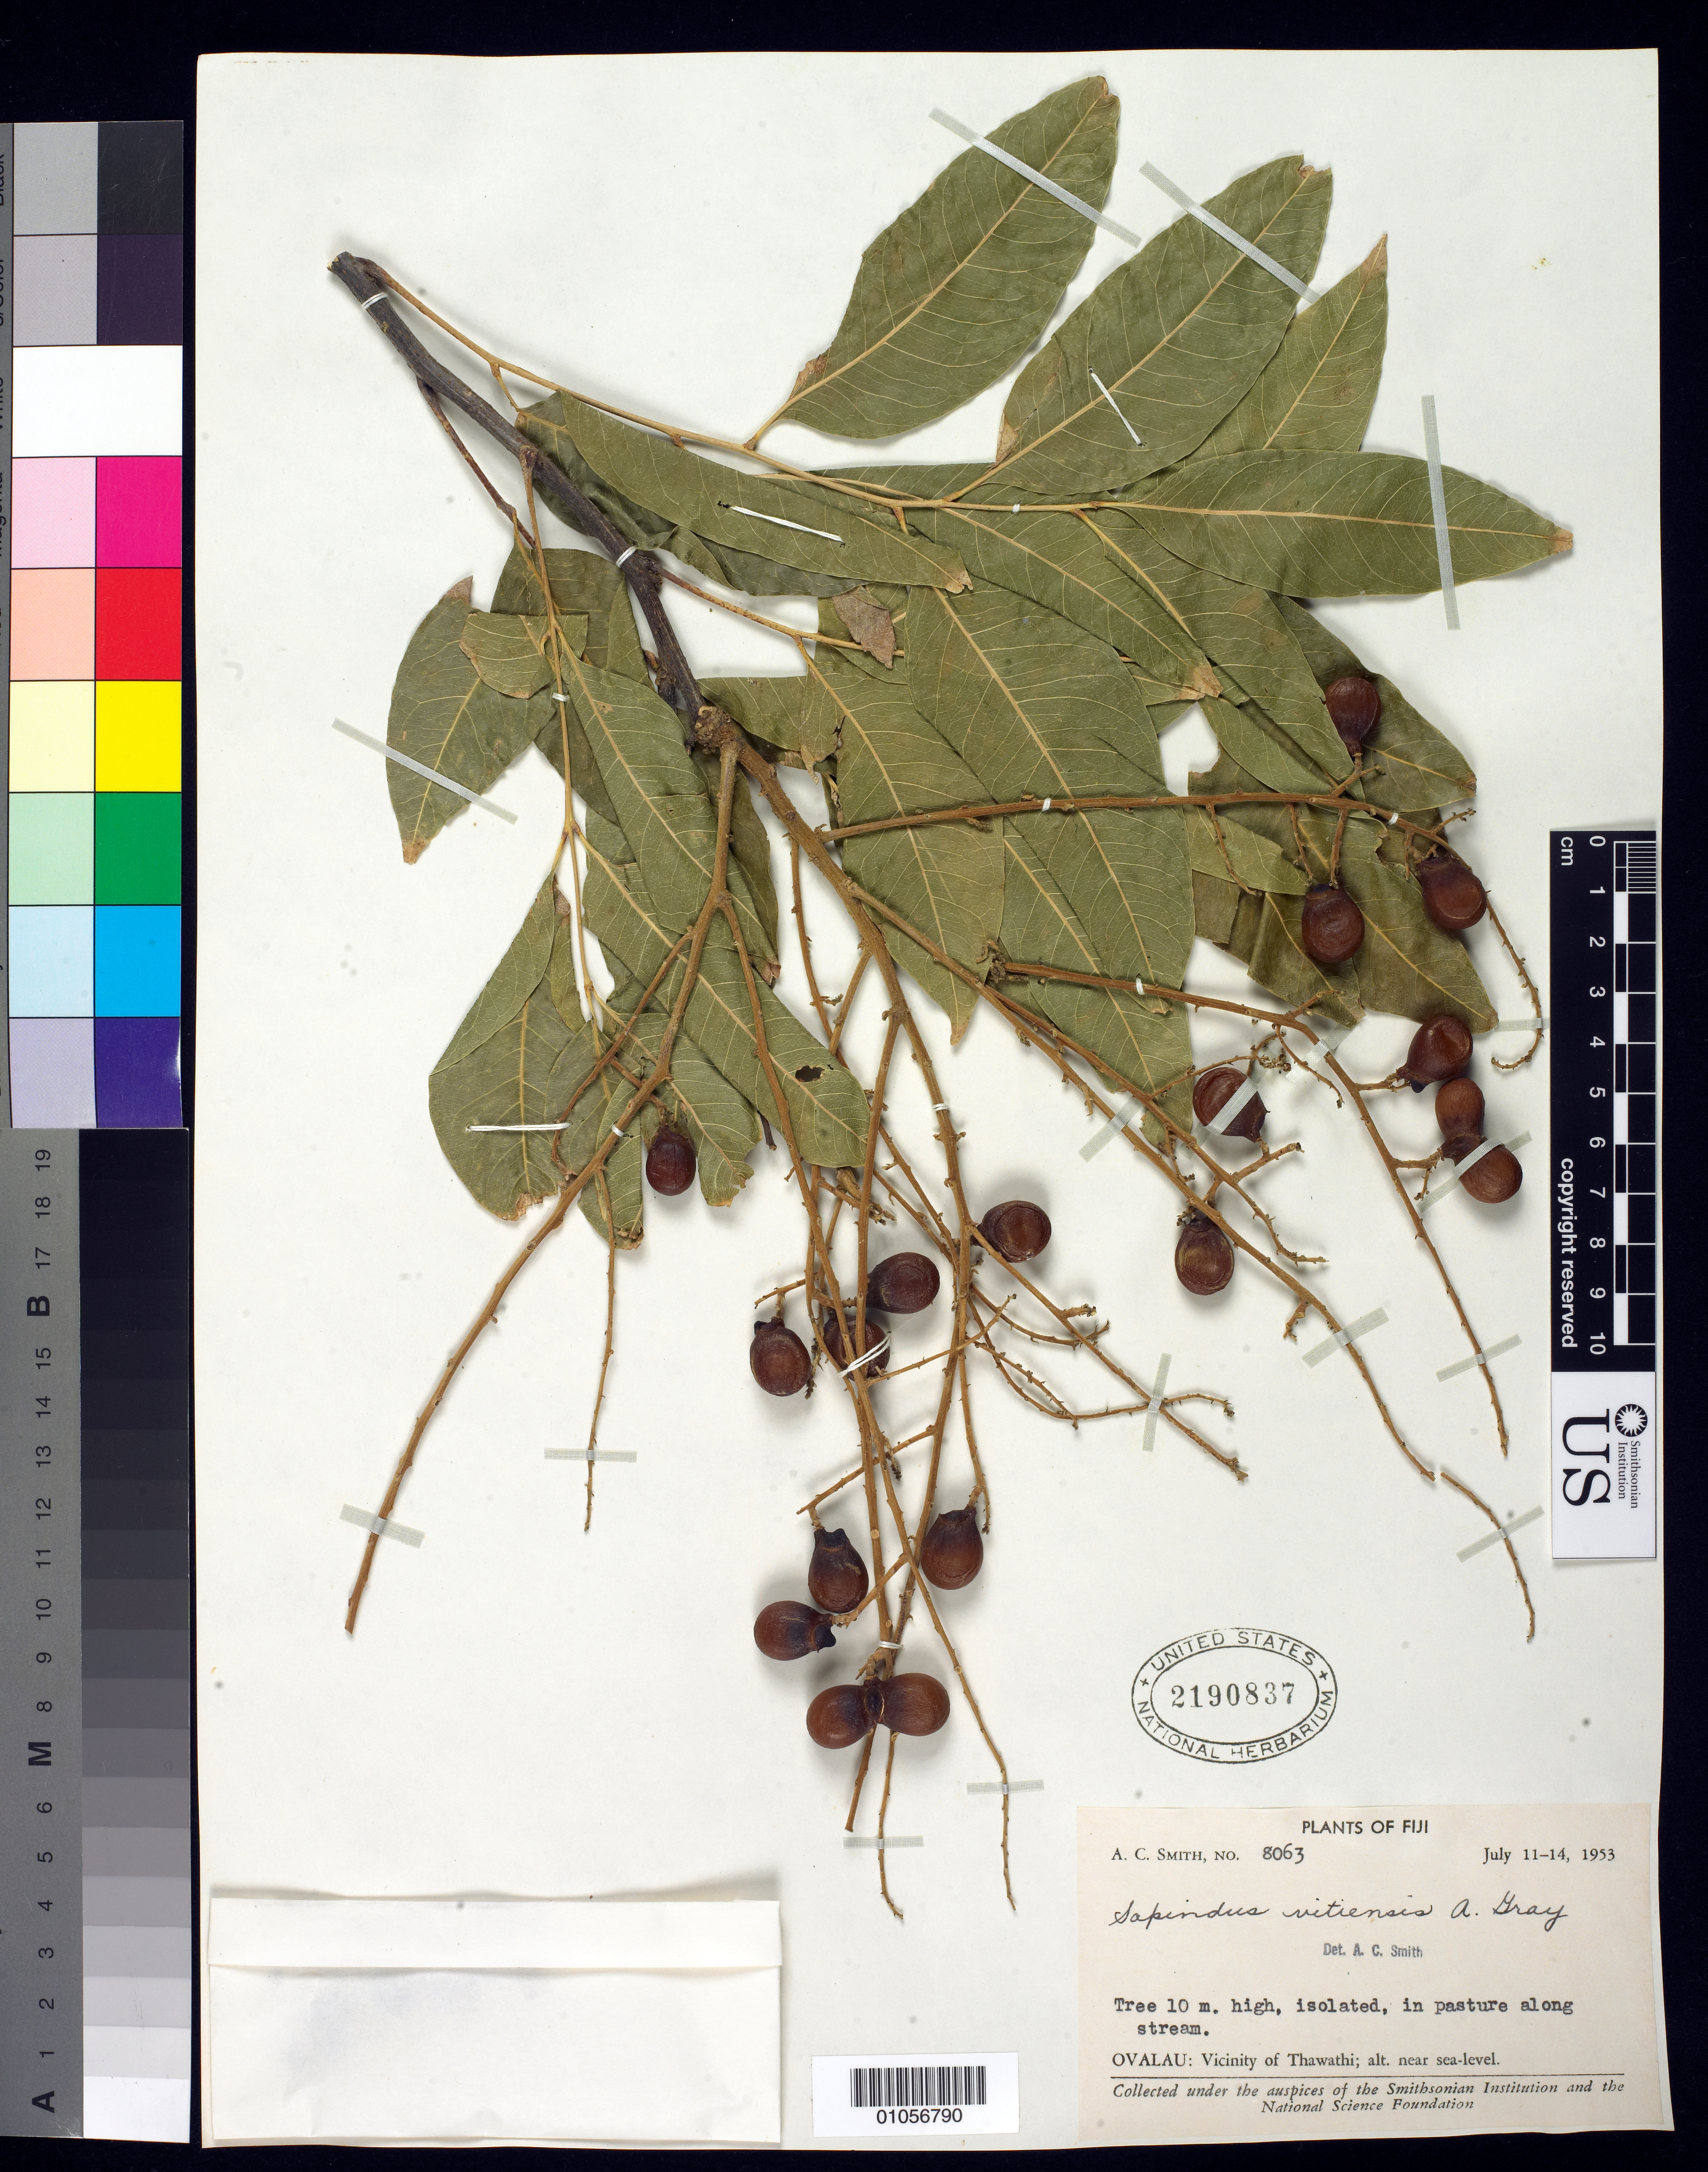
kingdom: Plantae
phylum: Tracheophyta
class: Magnoliopsida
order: Sapindales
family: Sapindaceae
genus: Sapindus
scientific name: Sapindus vitiensis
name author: A. Gray in Wilkes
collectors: A. C. Smith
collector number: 8063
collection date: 1953-07-11/1953-07-15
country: Fiji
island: Ovalau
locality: Ovalau, vicinity of Thawathi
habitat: Isolated, in pasture along stream.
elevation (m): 0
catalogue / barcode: US 2190837